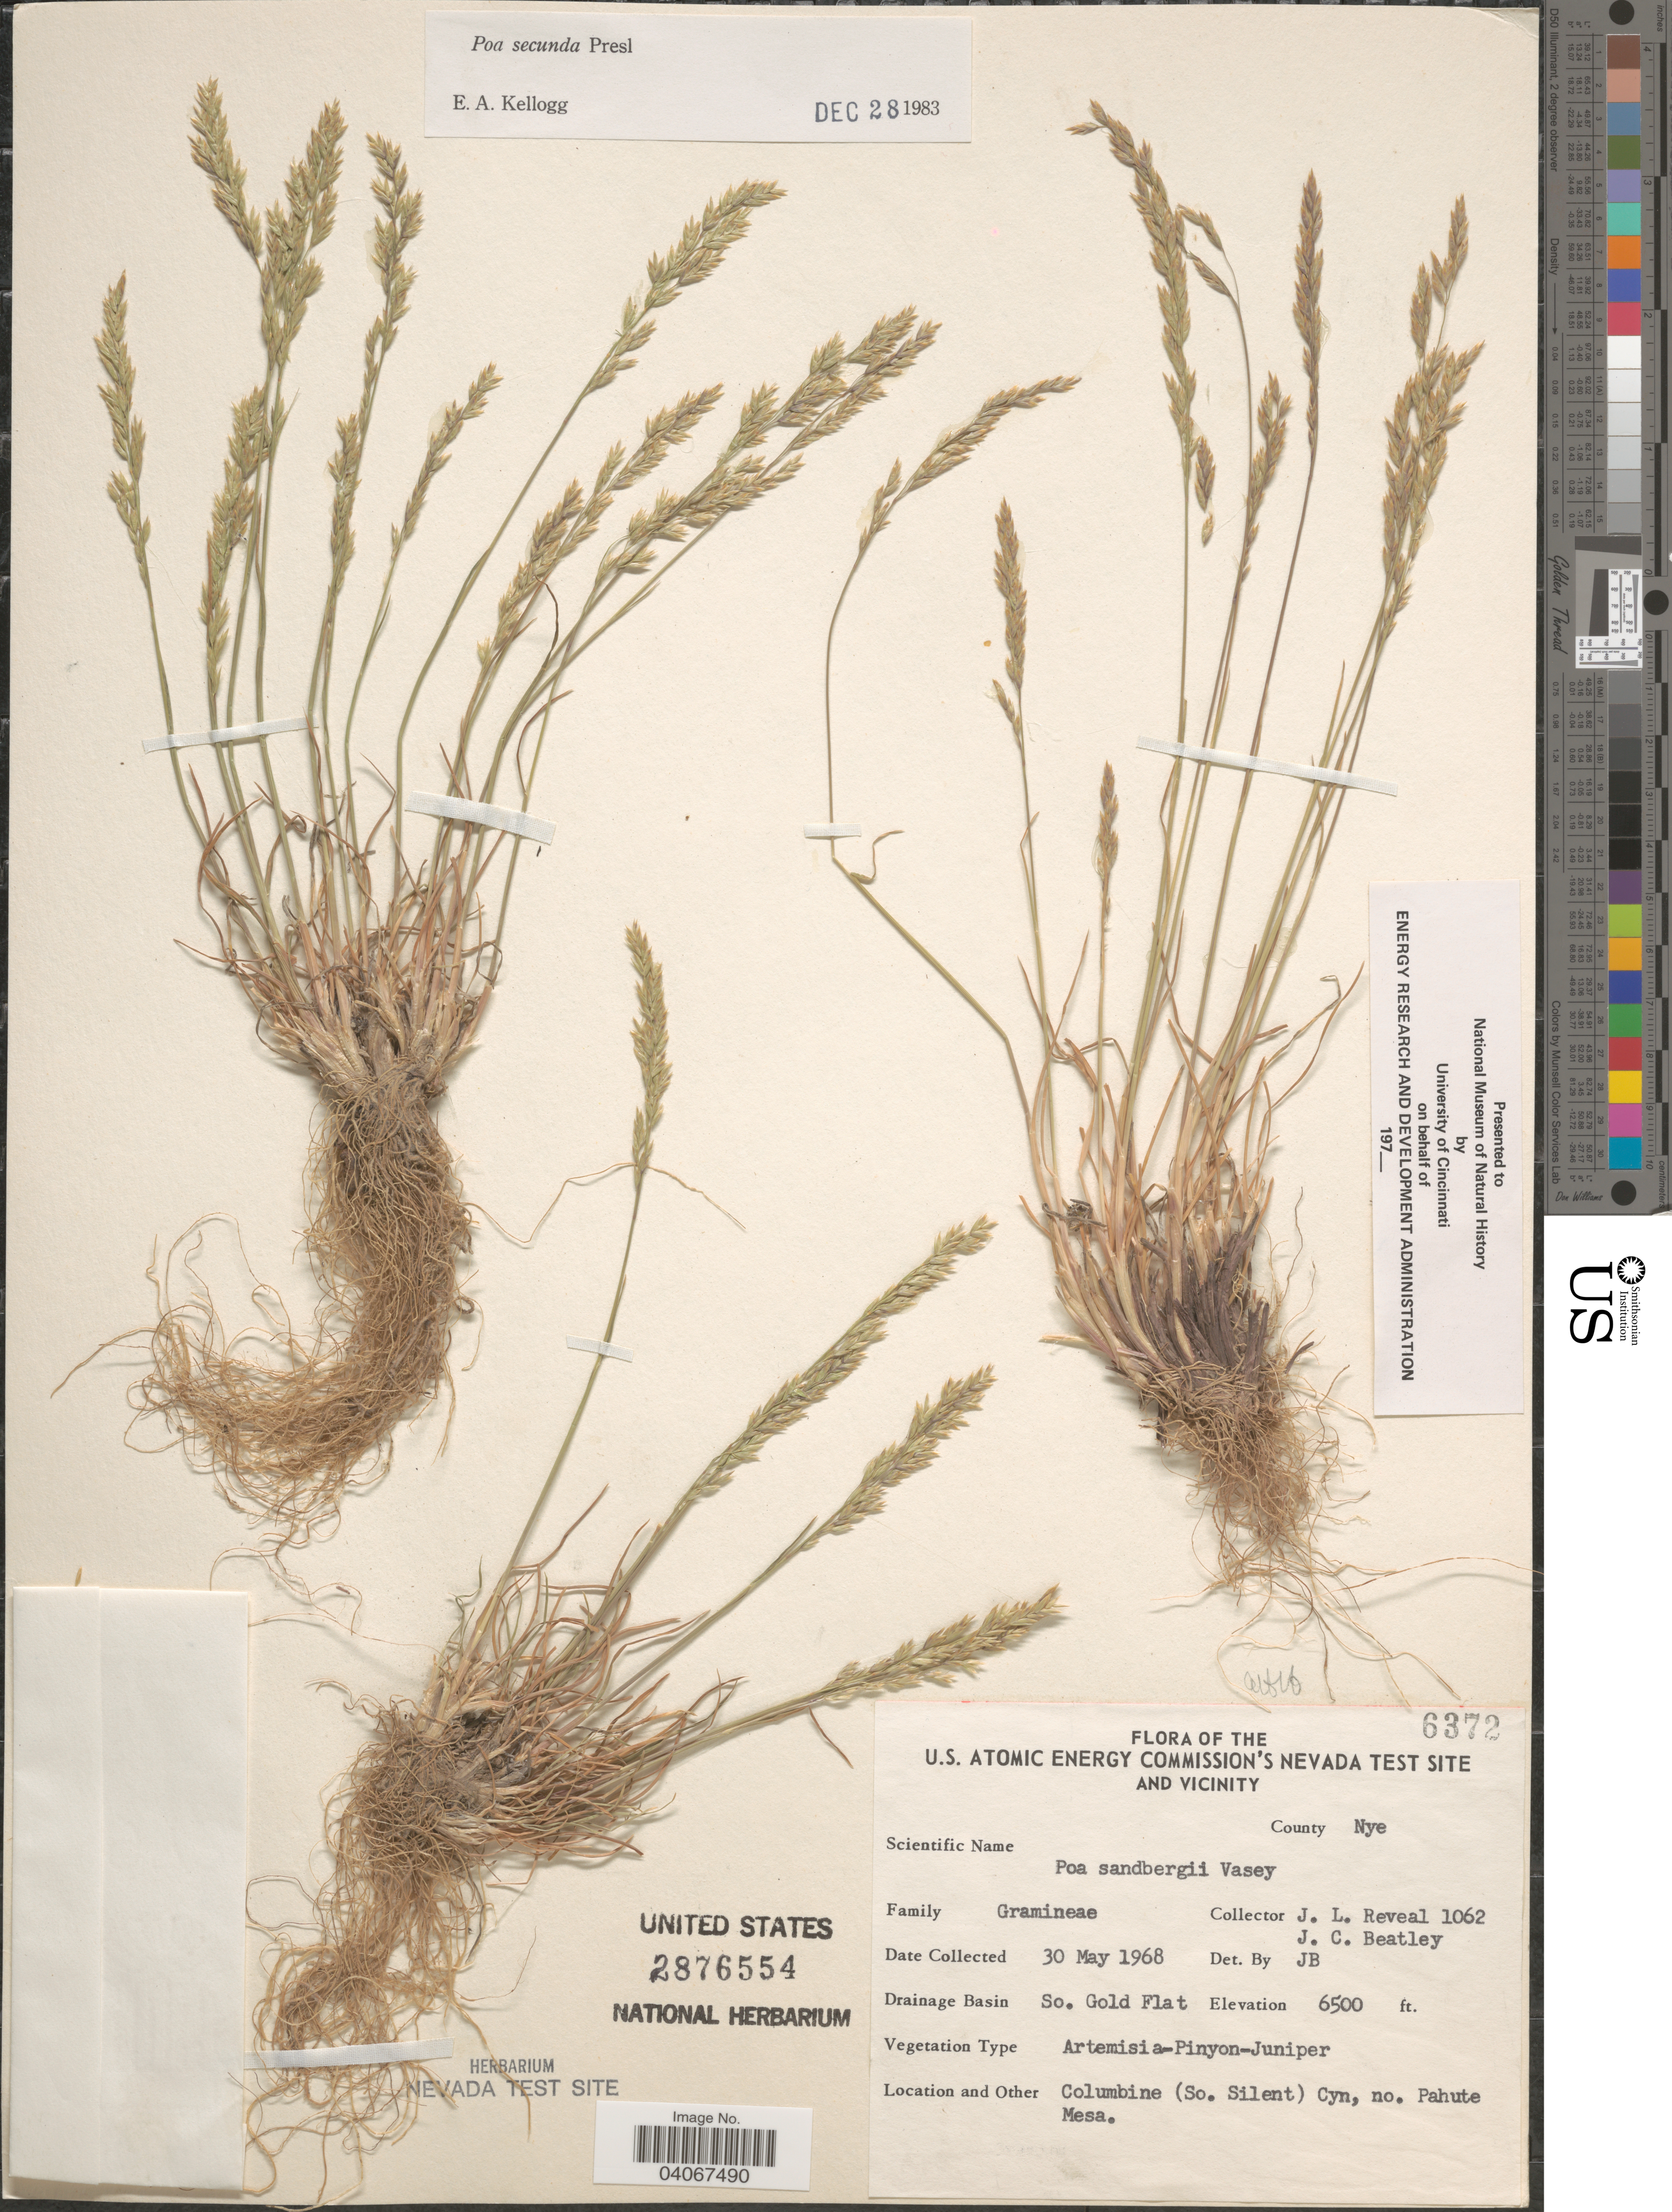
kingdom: Plantae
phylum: Tracheophyta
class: Liliopsida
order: Poales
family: Poaceae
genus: Poa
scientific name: Poa secunda subsp. secunda var. secunda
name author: J. Presl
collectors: J. L. Reveal & J. C. Beatley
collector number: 1062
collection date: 1968-05-30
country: United States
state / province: Nevada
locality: The U.S. Atomic Energy Commission's Nevada Test Site and Vicinity. County Nye. Drainage Basin So. Gold Flat. Columbine (So. Silent) Cyn, no. Pahute Mesa.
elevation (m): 1981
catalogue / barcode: US 2876554